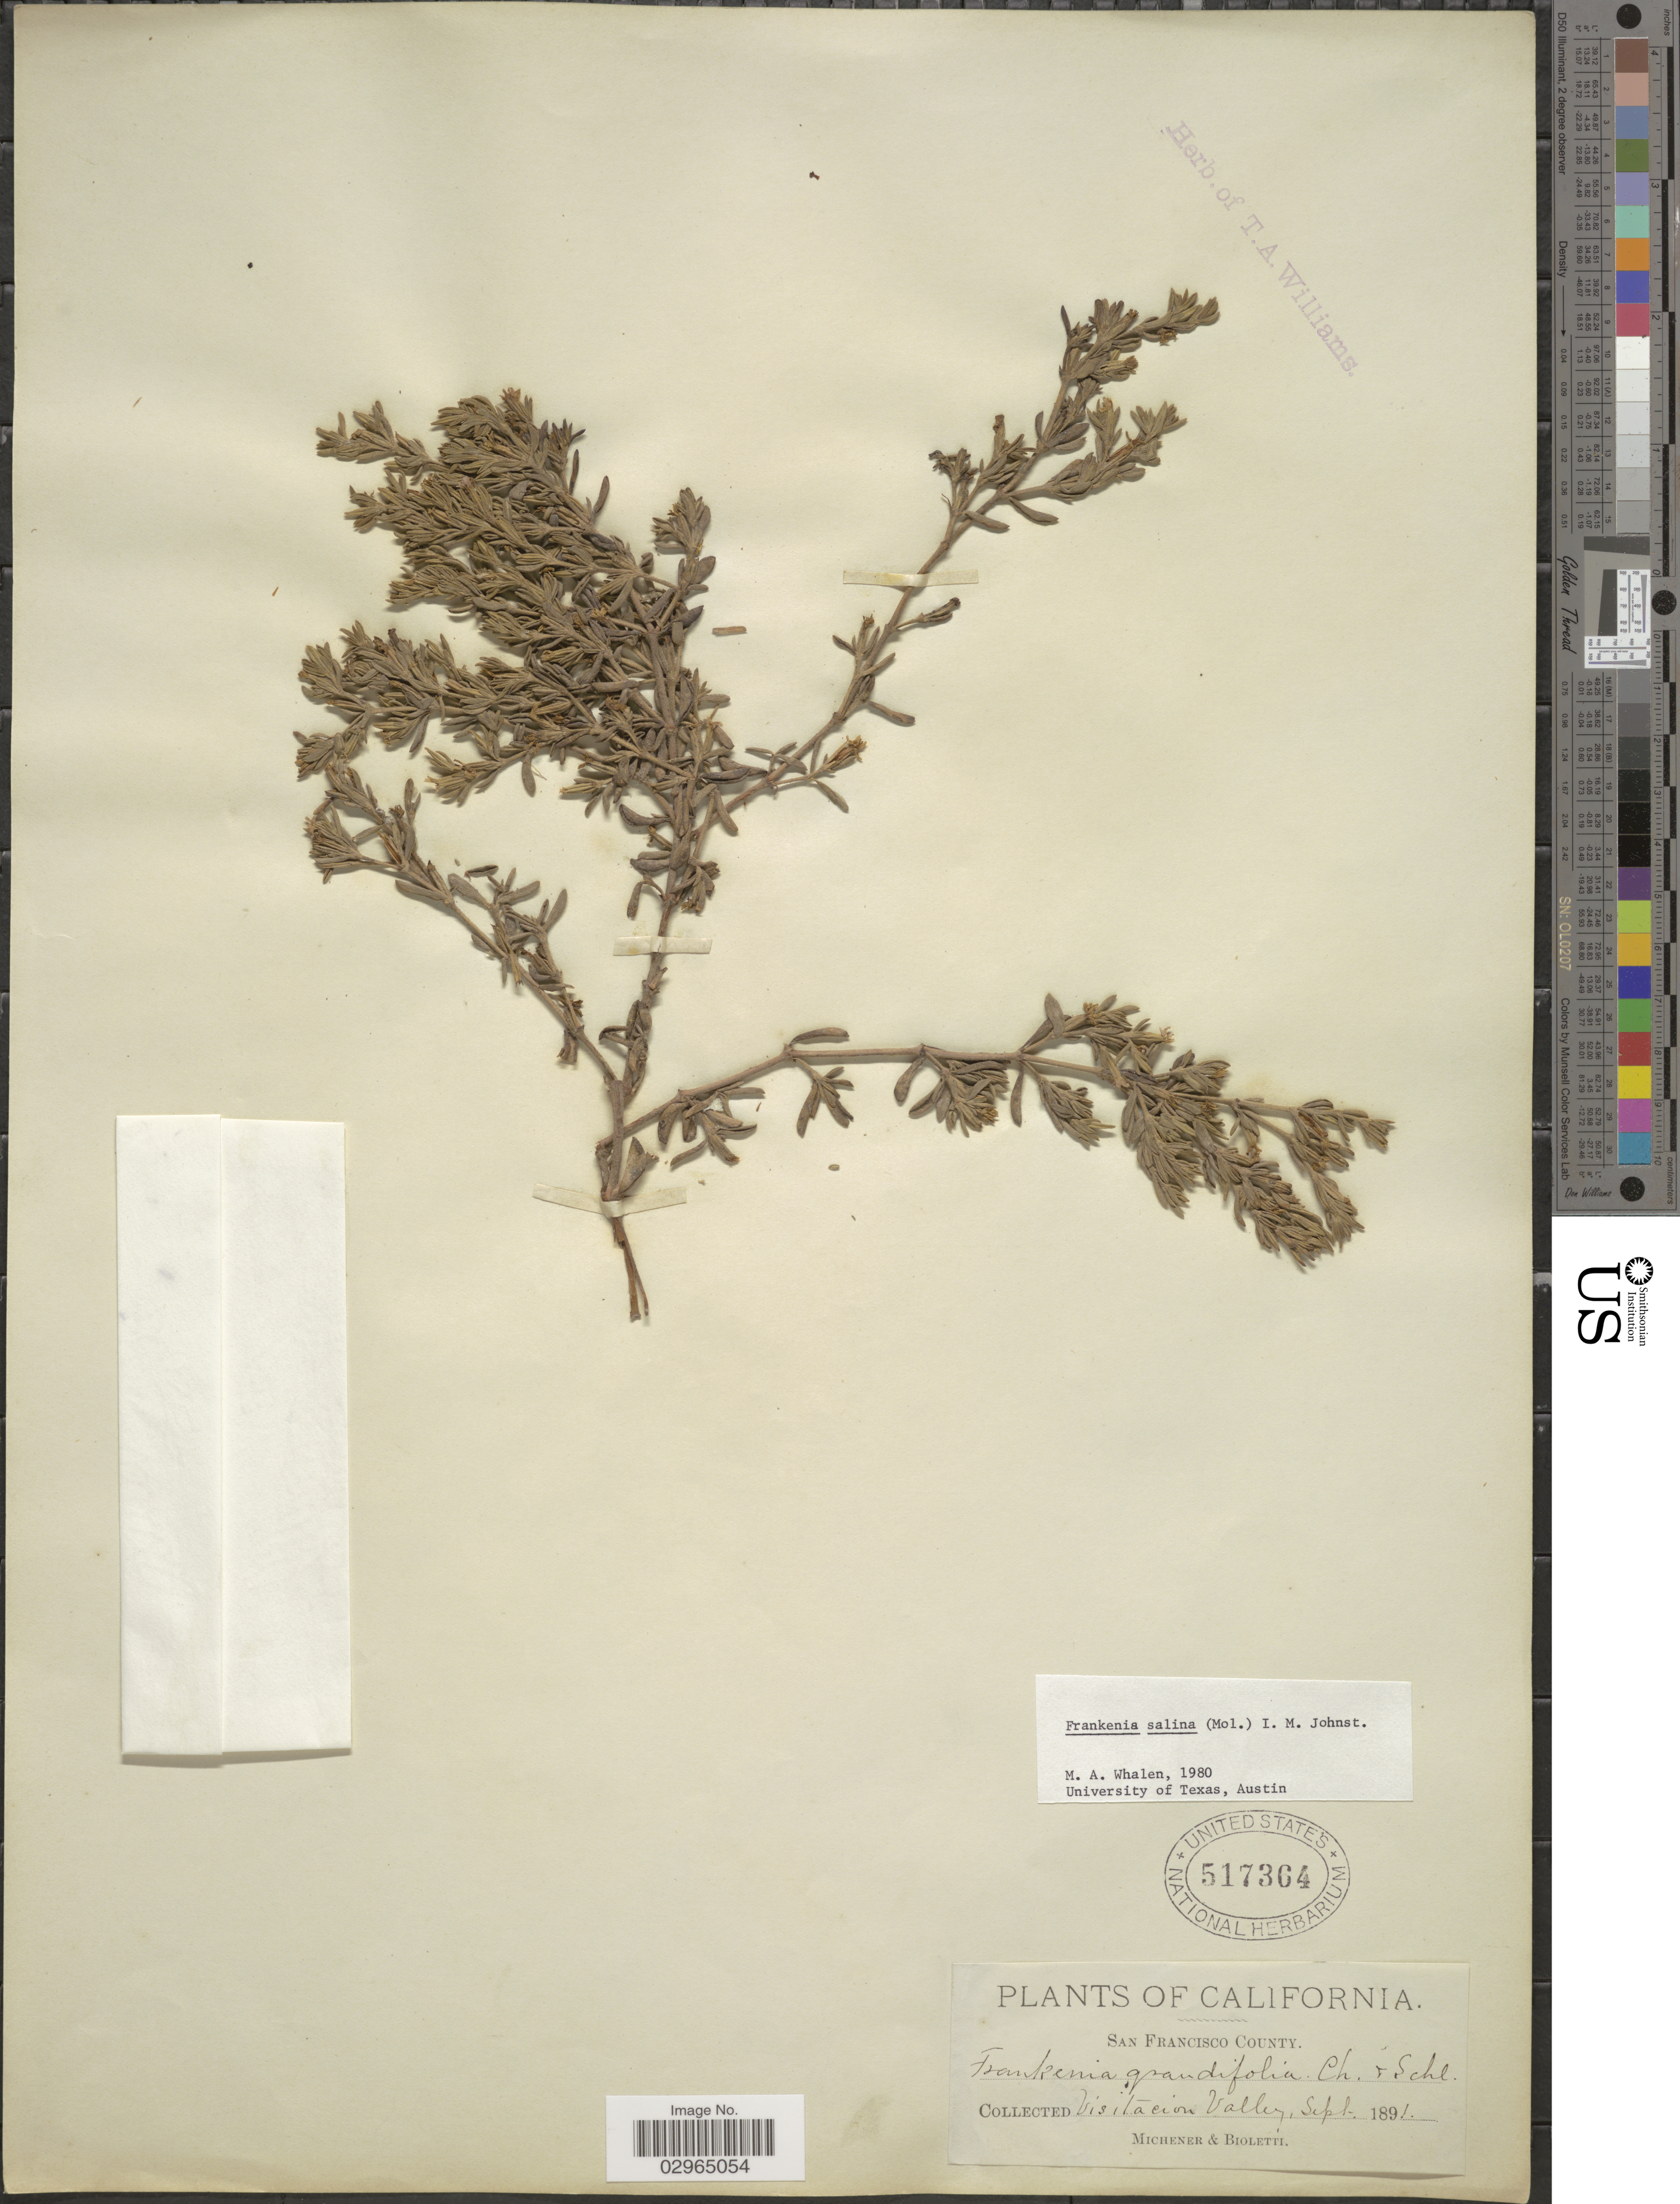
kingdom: Plantae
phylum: Tracheophyta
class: Magnoliopsida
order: Caryophyllales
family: Frankeniaceae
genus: Frankenia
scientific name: Frankenia salina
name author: (Molina) I.M. Johnst.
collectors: -. Michener & -- Bioletti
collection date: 1891-09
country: United States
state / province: California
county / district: San Francisco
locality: San Francisco County. Visitacion Valley.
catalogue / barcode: US 517364